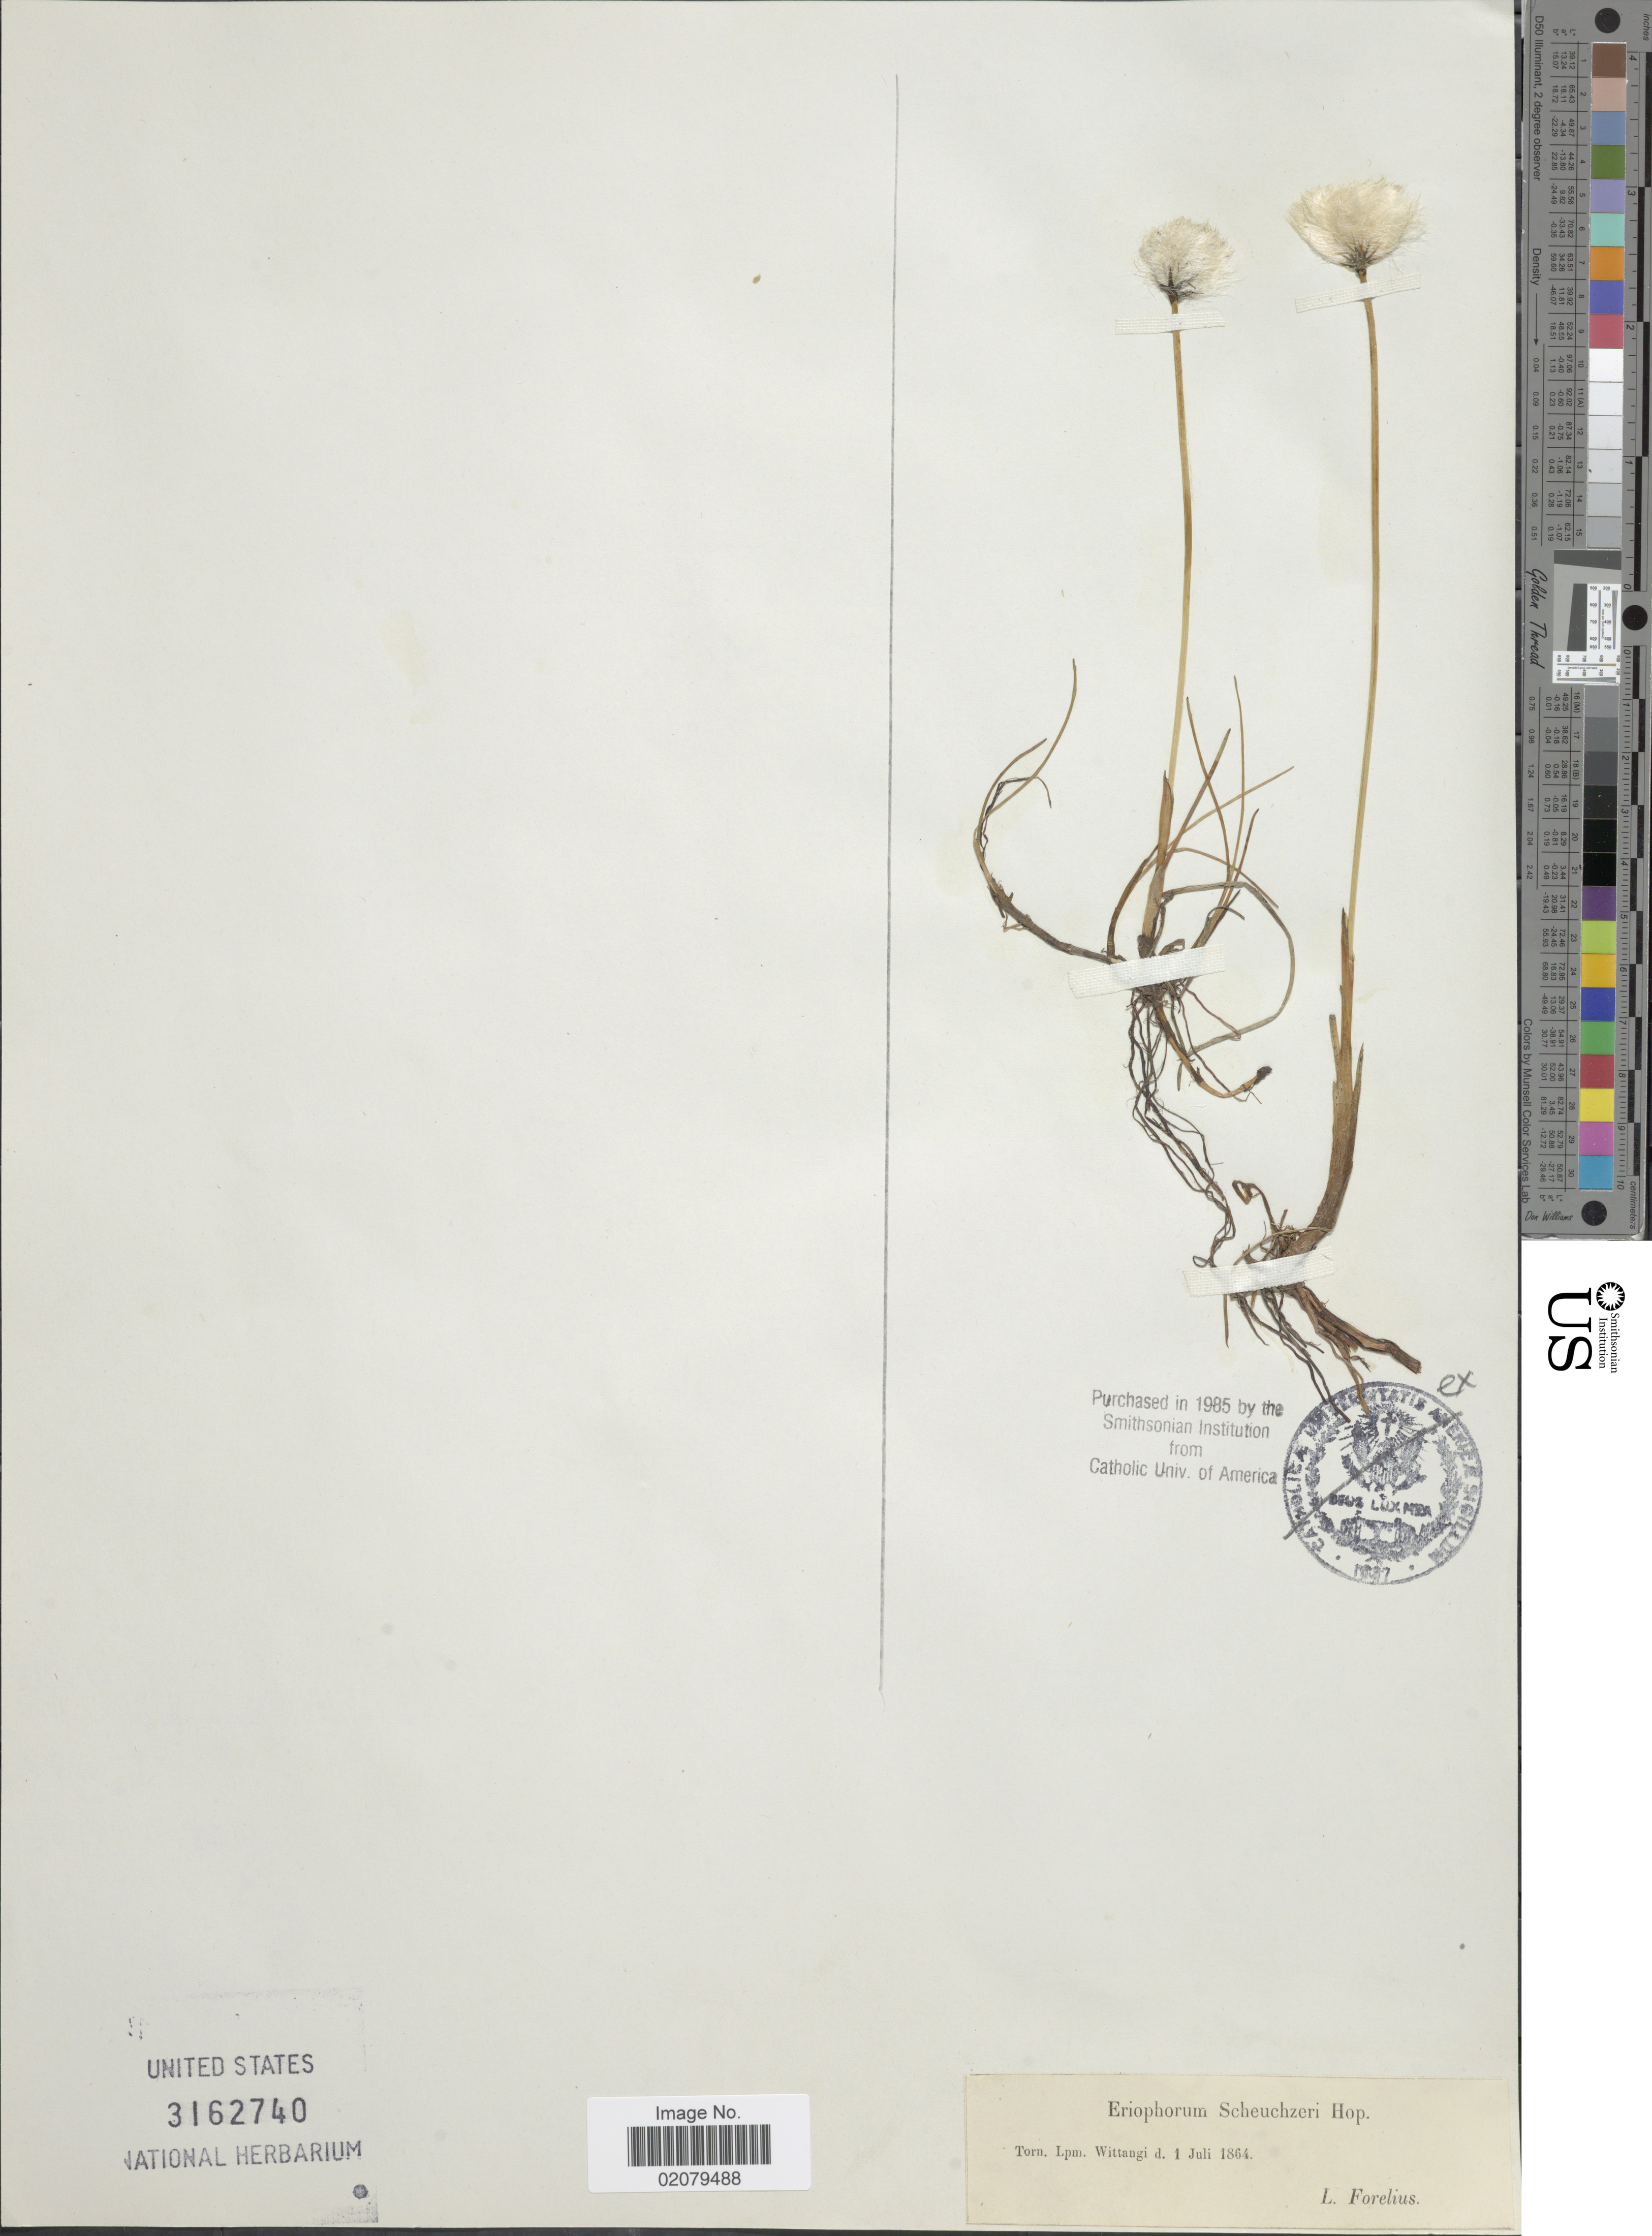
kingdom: Plantae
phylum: Tracheophyta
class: Liliopsida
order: Poales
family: Cyperaceae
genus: Eriophorum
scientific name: Eriophorum scheuchzeri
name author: Hoppe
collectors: L. Forelius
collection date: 1864-07-01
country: Poland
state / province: Mazowieckie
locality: Torn. Lpm. Wittangi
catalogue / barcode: US 3162740